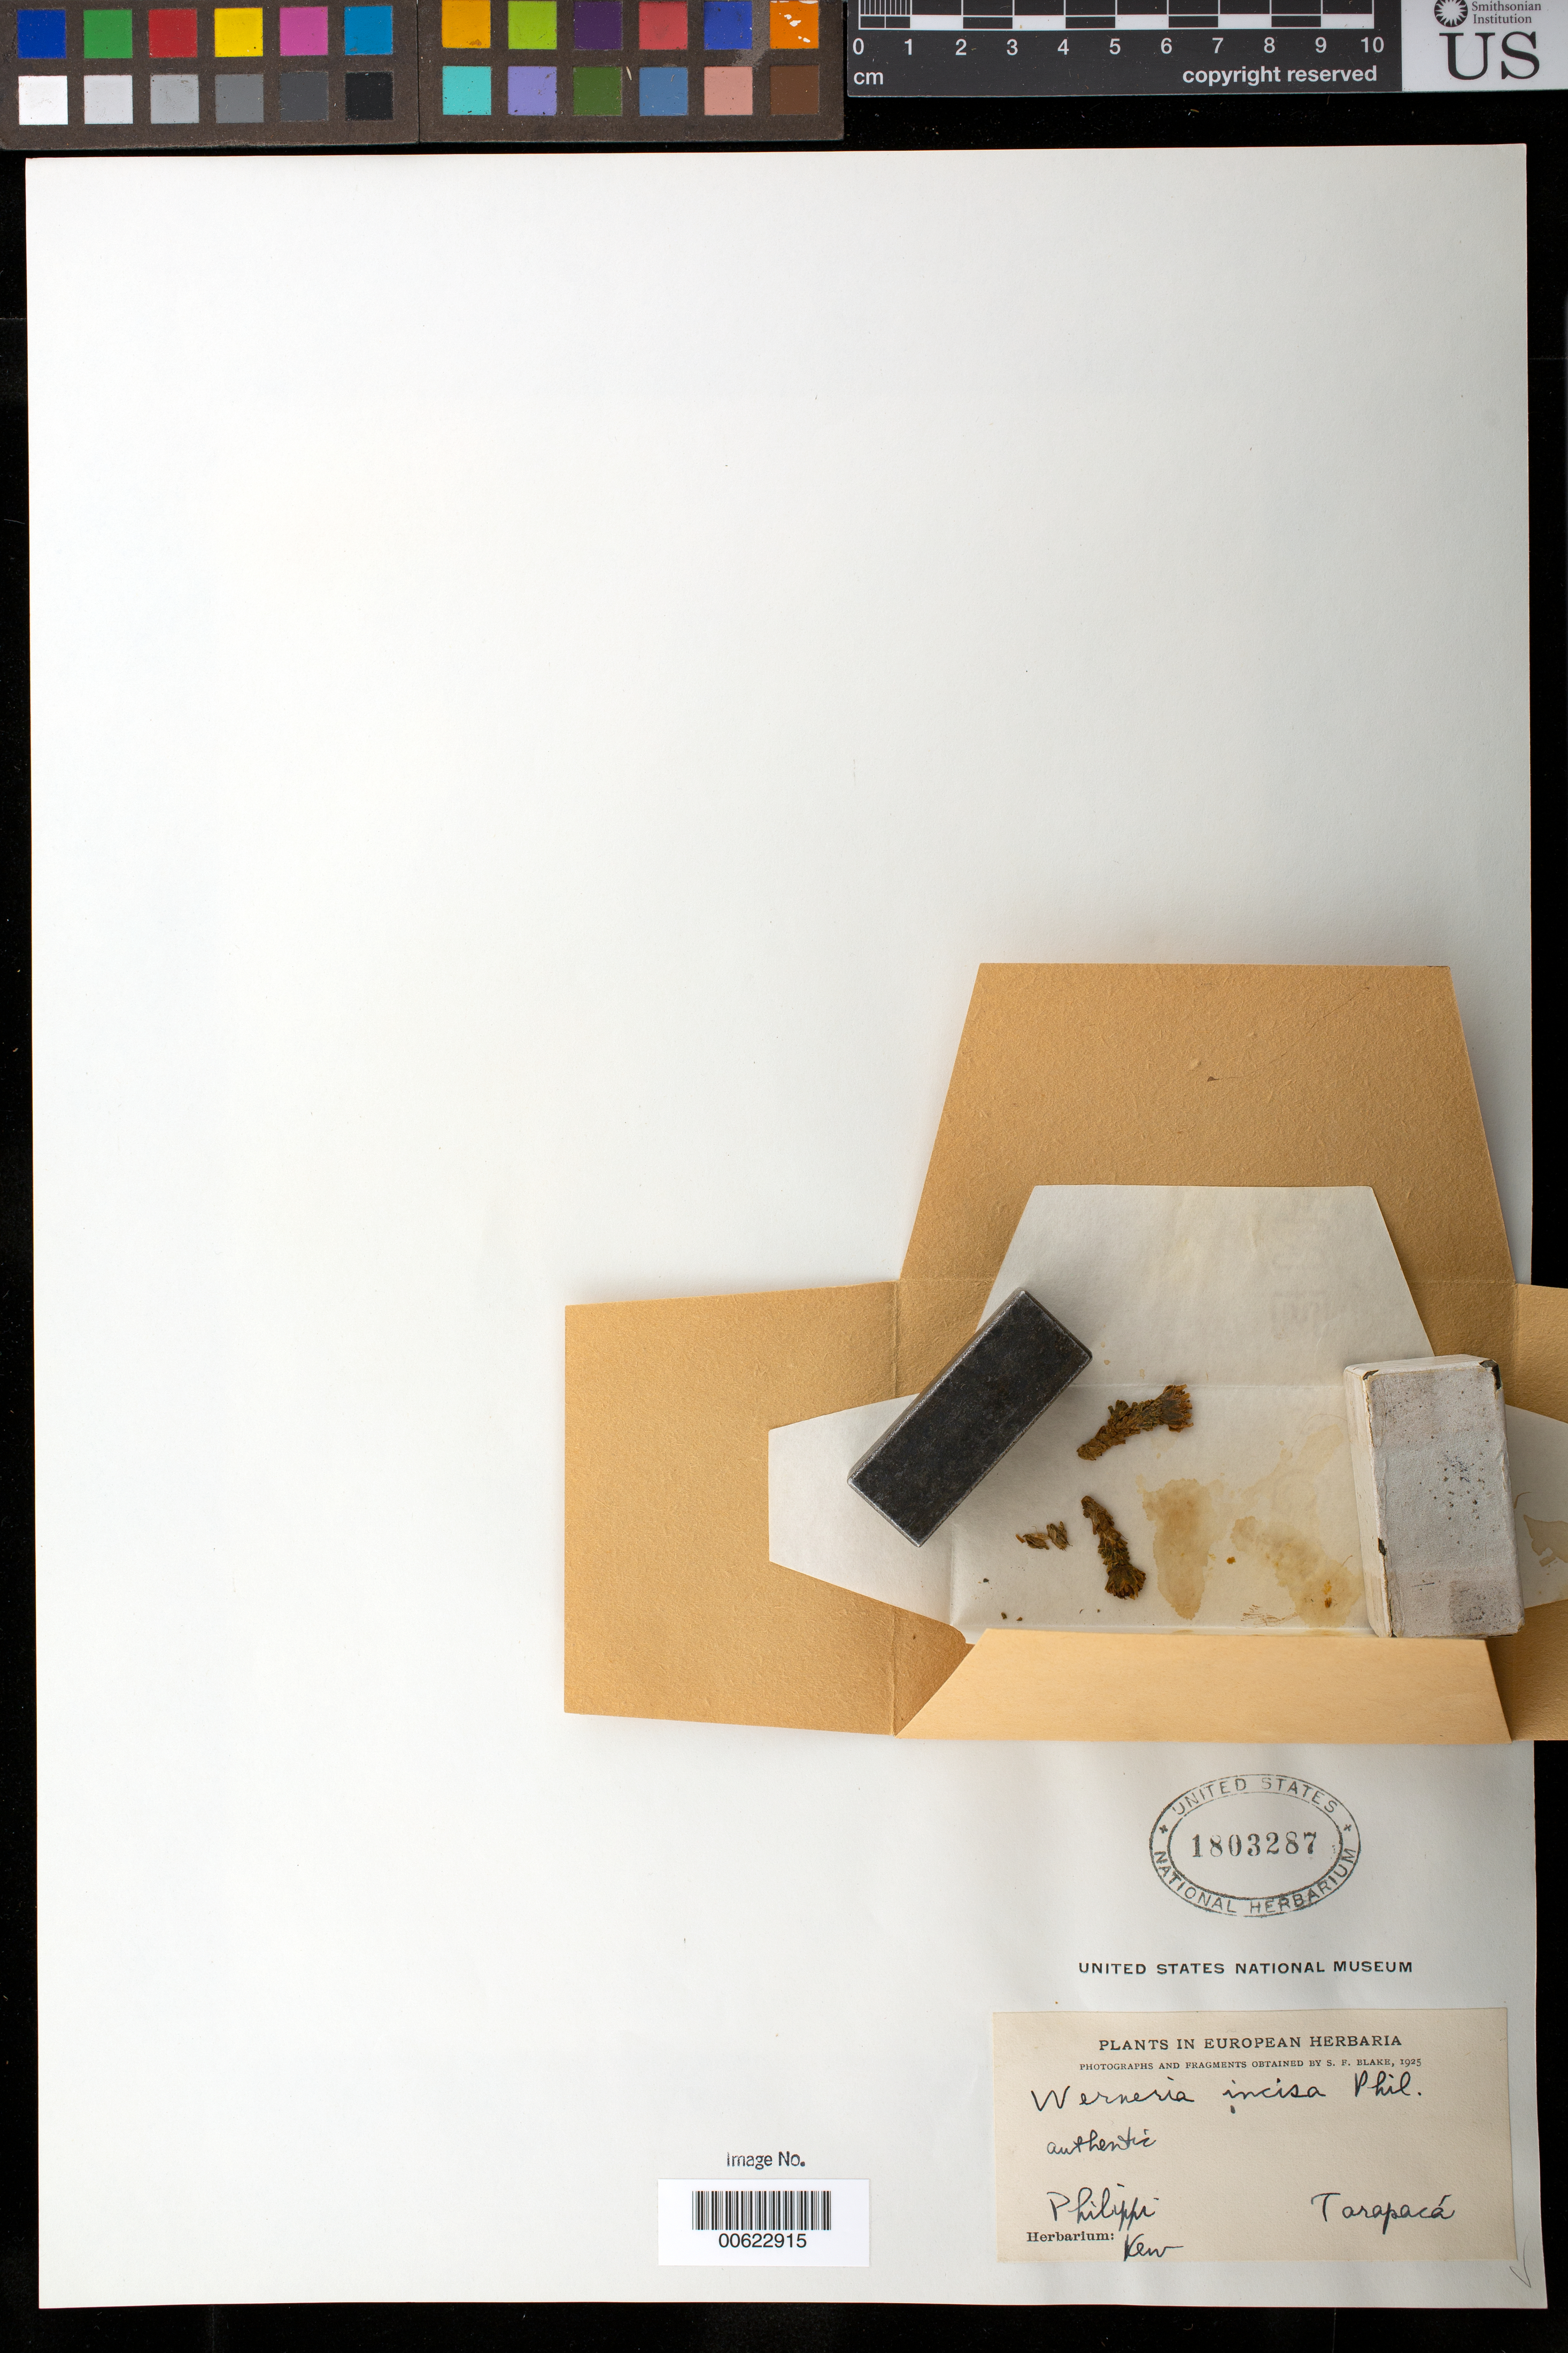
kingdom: Plantae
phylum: Tracheophyta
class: Magnoliopsida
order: Asterales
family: Asteraceae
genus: Werneria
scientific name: Werneria incisa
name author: Phil.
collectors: R. A. Philippi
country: Chile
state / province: Tarapacá (I)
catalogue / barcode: US 1803287